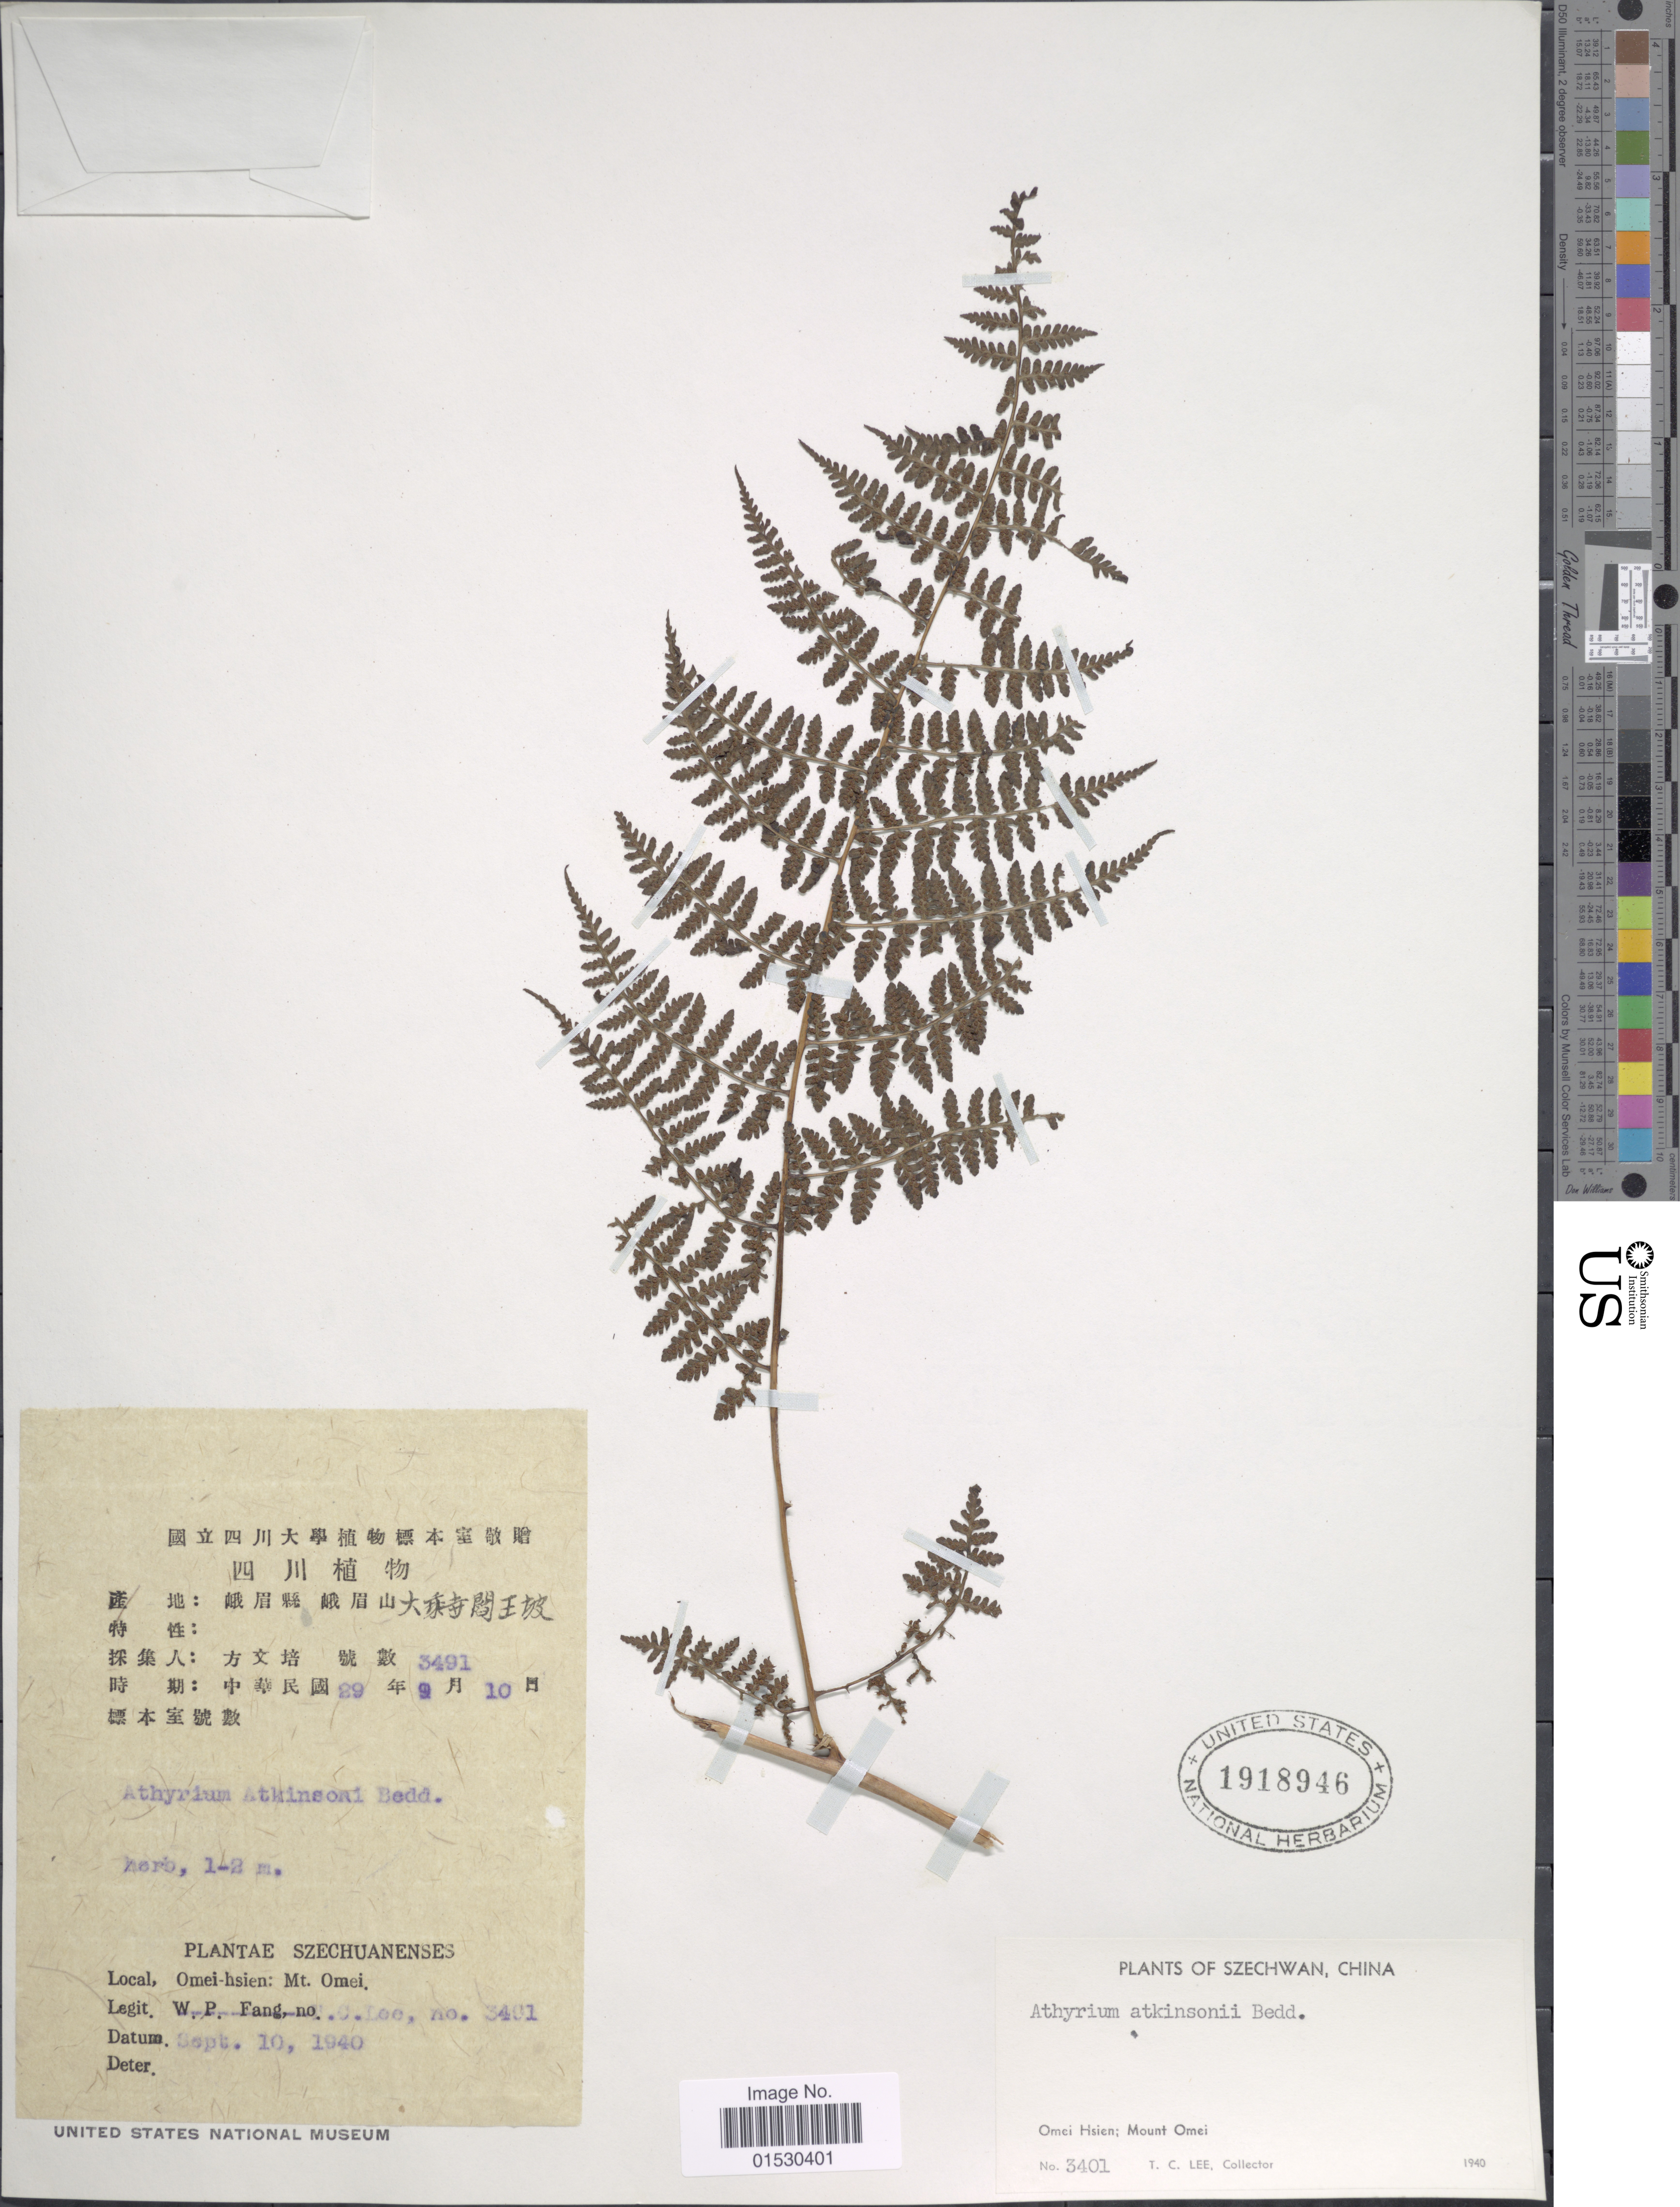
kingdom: Plantae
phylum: Tracheophyta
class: Polypodiopsida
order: Polypodiales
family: Athyriaceae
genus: Athyrium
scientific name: Athyrium atkinsonii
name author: Bedd.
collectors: T. Lee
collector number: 3401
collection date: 1940-09-10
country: China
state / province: Sichuan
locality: Szechwan, Omei Hsien, Mount Omei, hero, 1-2 m.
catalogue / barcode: US 1918946